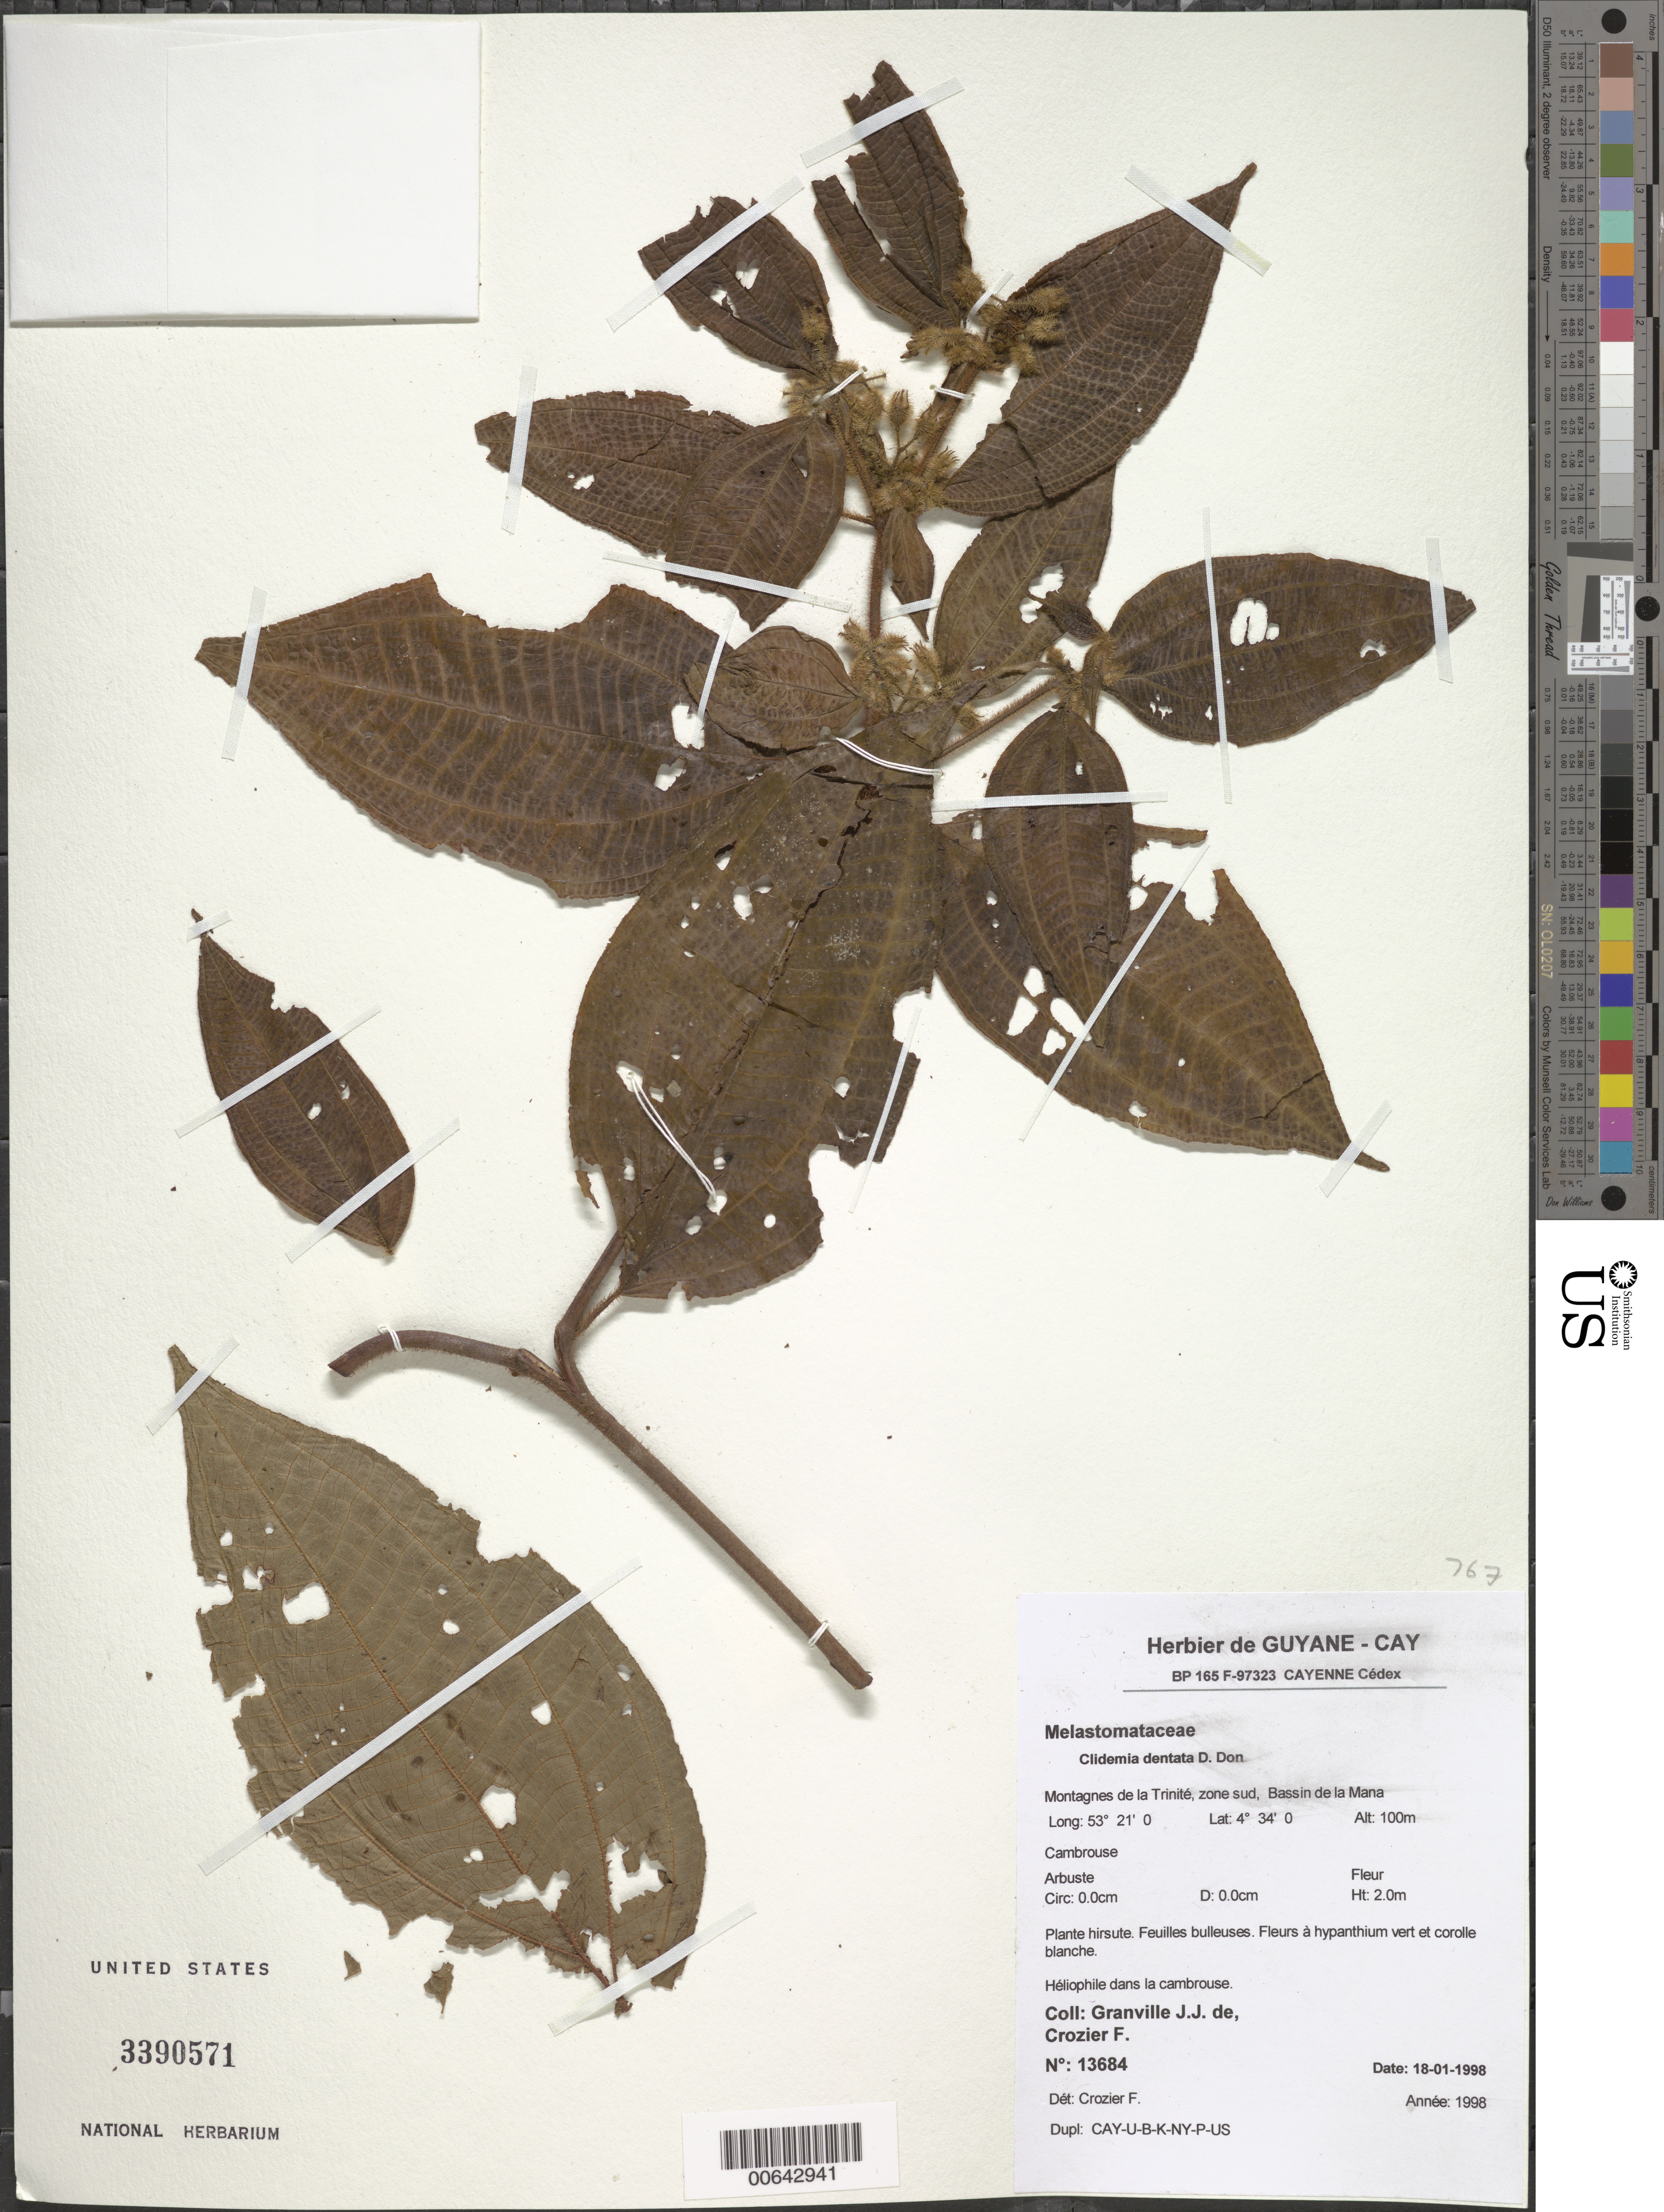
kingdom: Plantae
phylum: Tracheophyta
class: Magnoliopsida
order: Myrtales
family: Melastomataceae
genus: Clidemia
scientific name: Clidemia dentata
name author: D. Don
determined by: Crozier, F.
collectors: J.-J. de Granville & F. Crozier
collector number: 13684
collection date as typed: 18-Jan-98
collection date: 1998-01-18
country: French Guiana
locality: Montagnes de la Trinité, zone sud, Bassin de la Mana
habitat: Heliophile dans la cambrouse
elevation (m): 100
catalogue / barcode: US 3390571